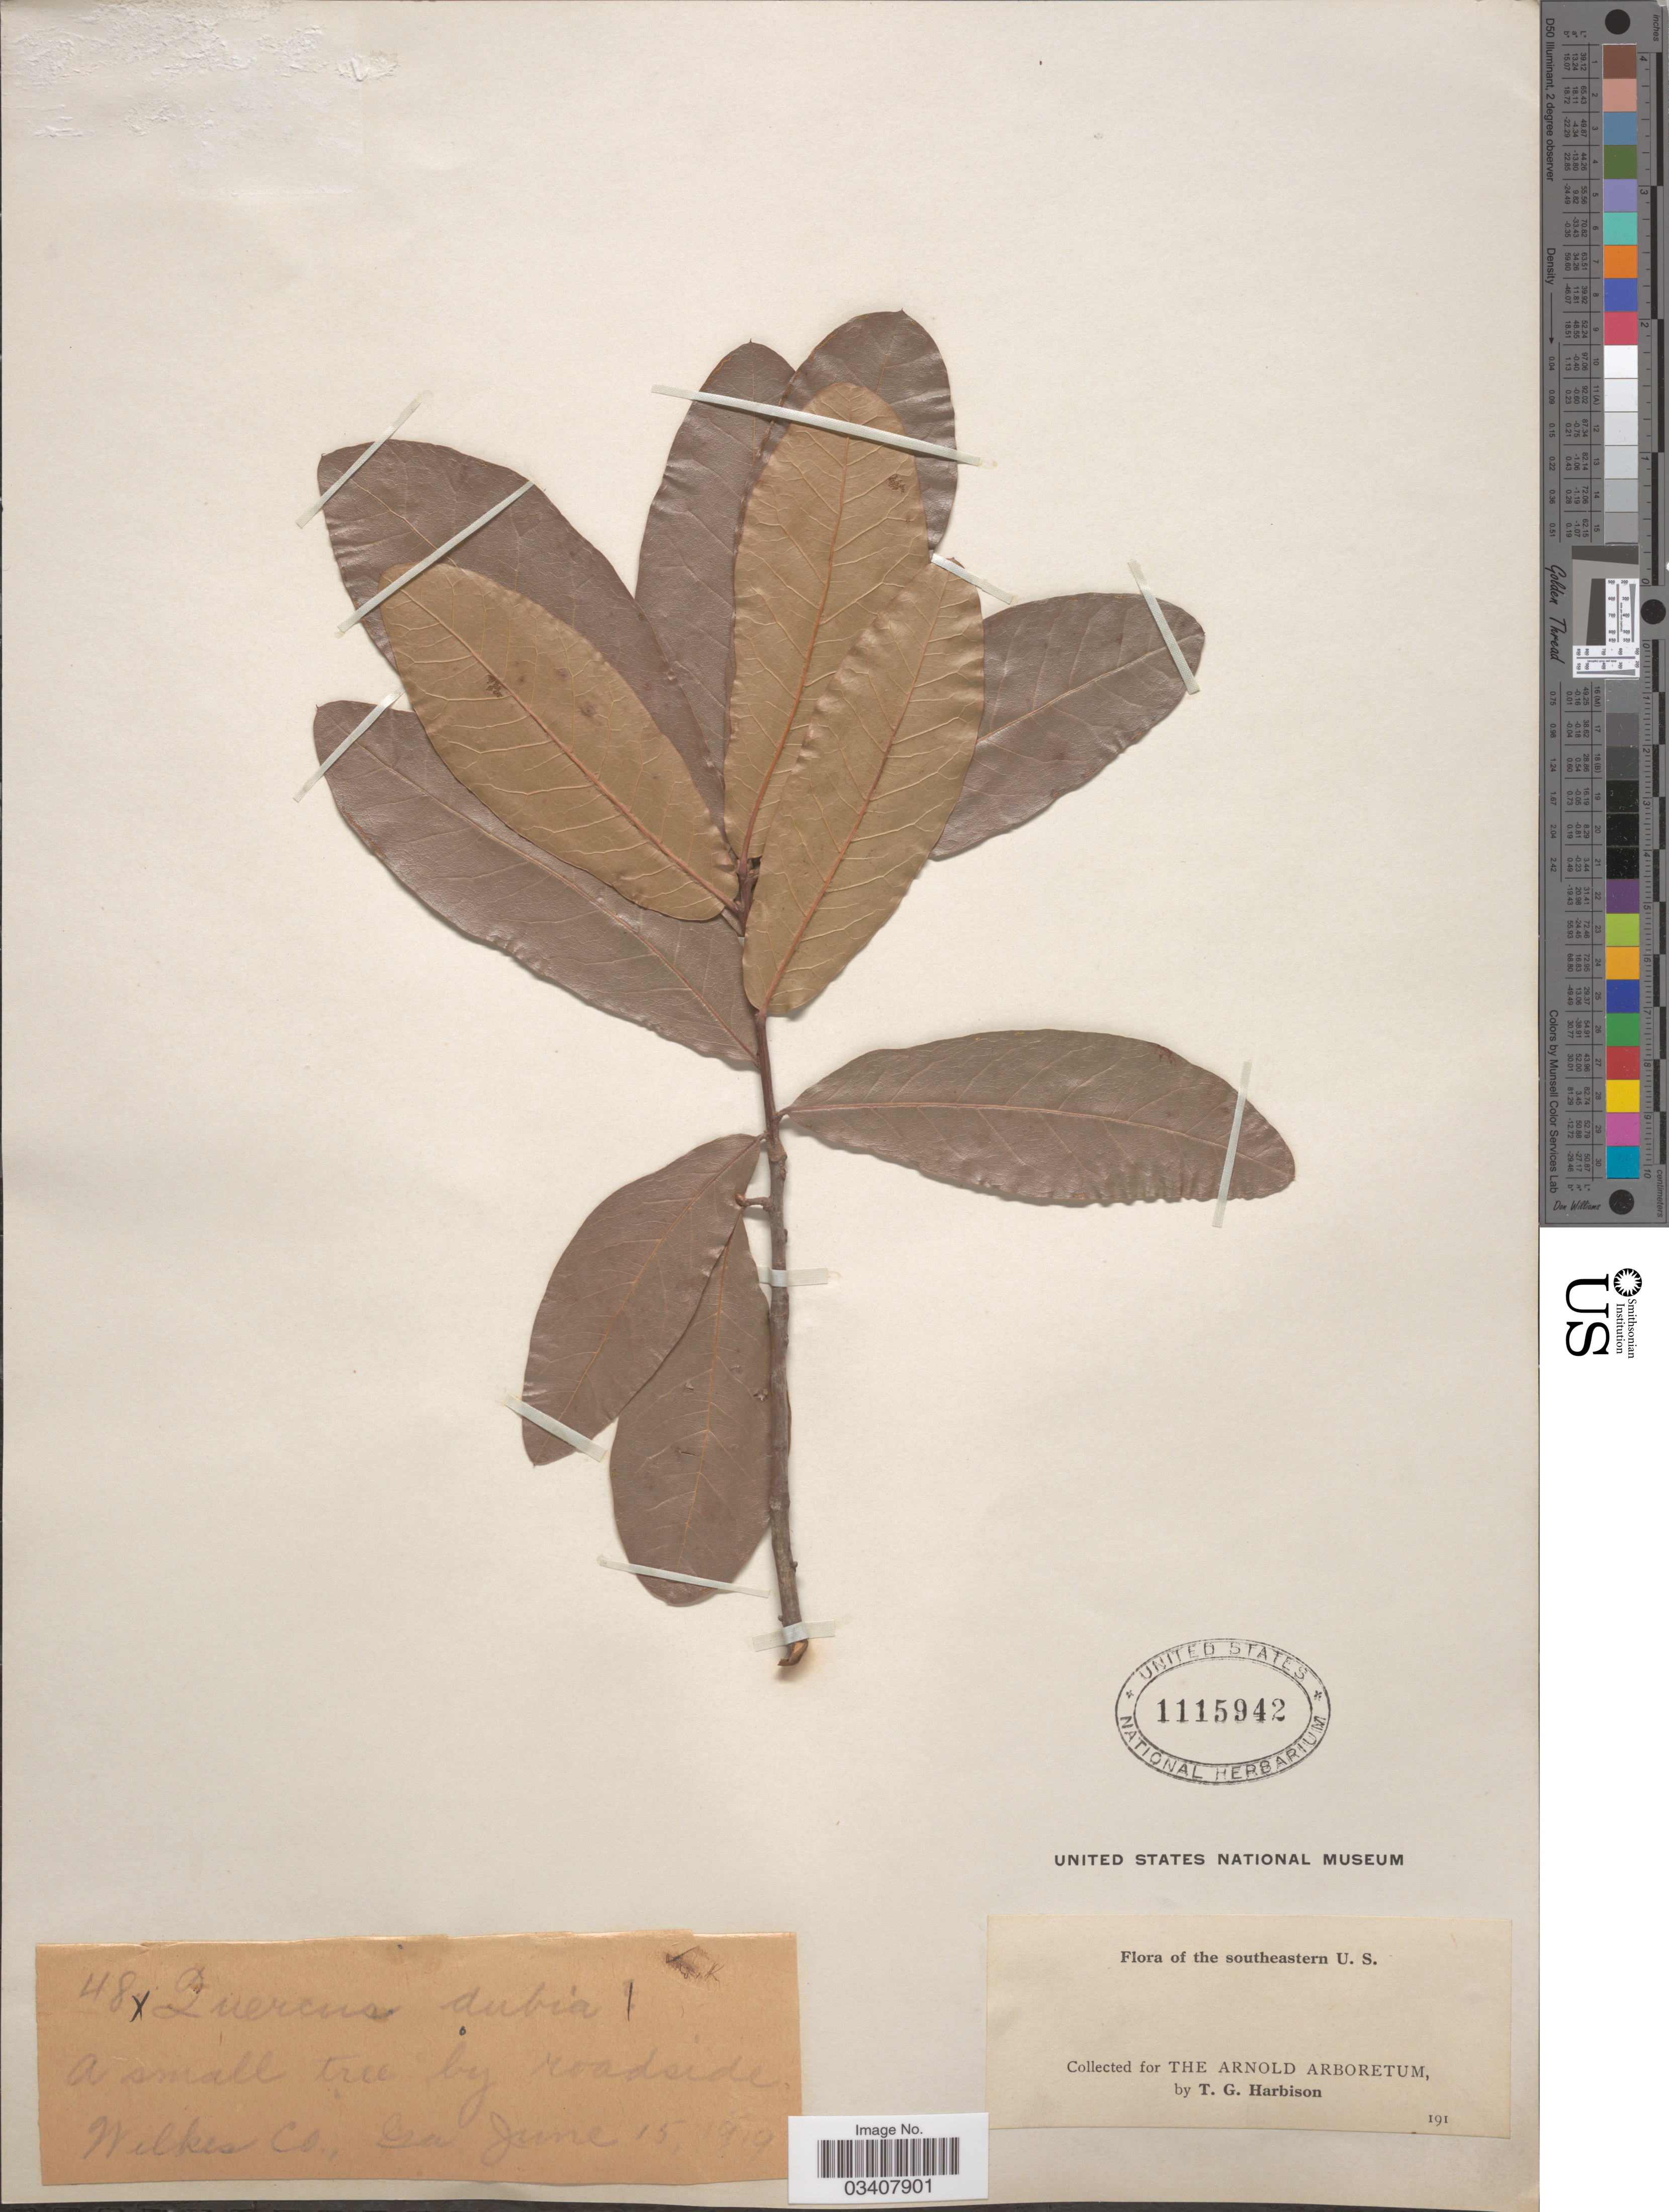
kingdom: Plantae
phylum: Tracheophyta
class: Magnoliopsida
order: Fagales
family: Fagaceae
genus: Quercus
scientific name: Quercus dubia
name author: Lindl. ex Wall.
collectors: T. Harbison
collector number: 48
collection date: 1919-06-15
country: United States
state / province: Georgia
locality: Southeastern U. S. Wilkes Co.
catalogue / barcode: US 1115942